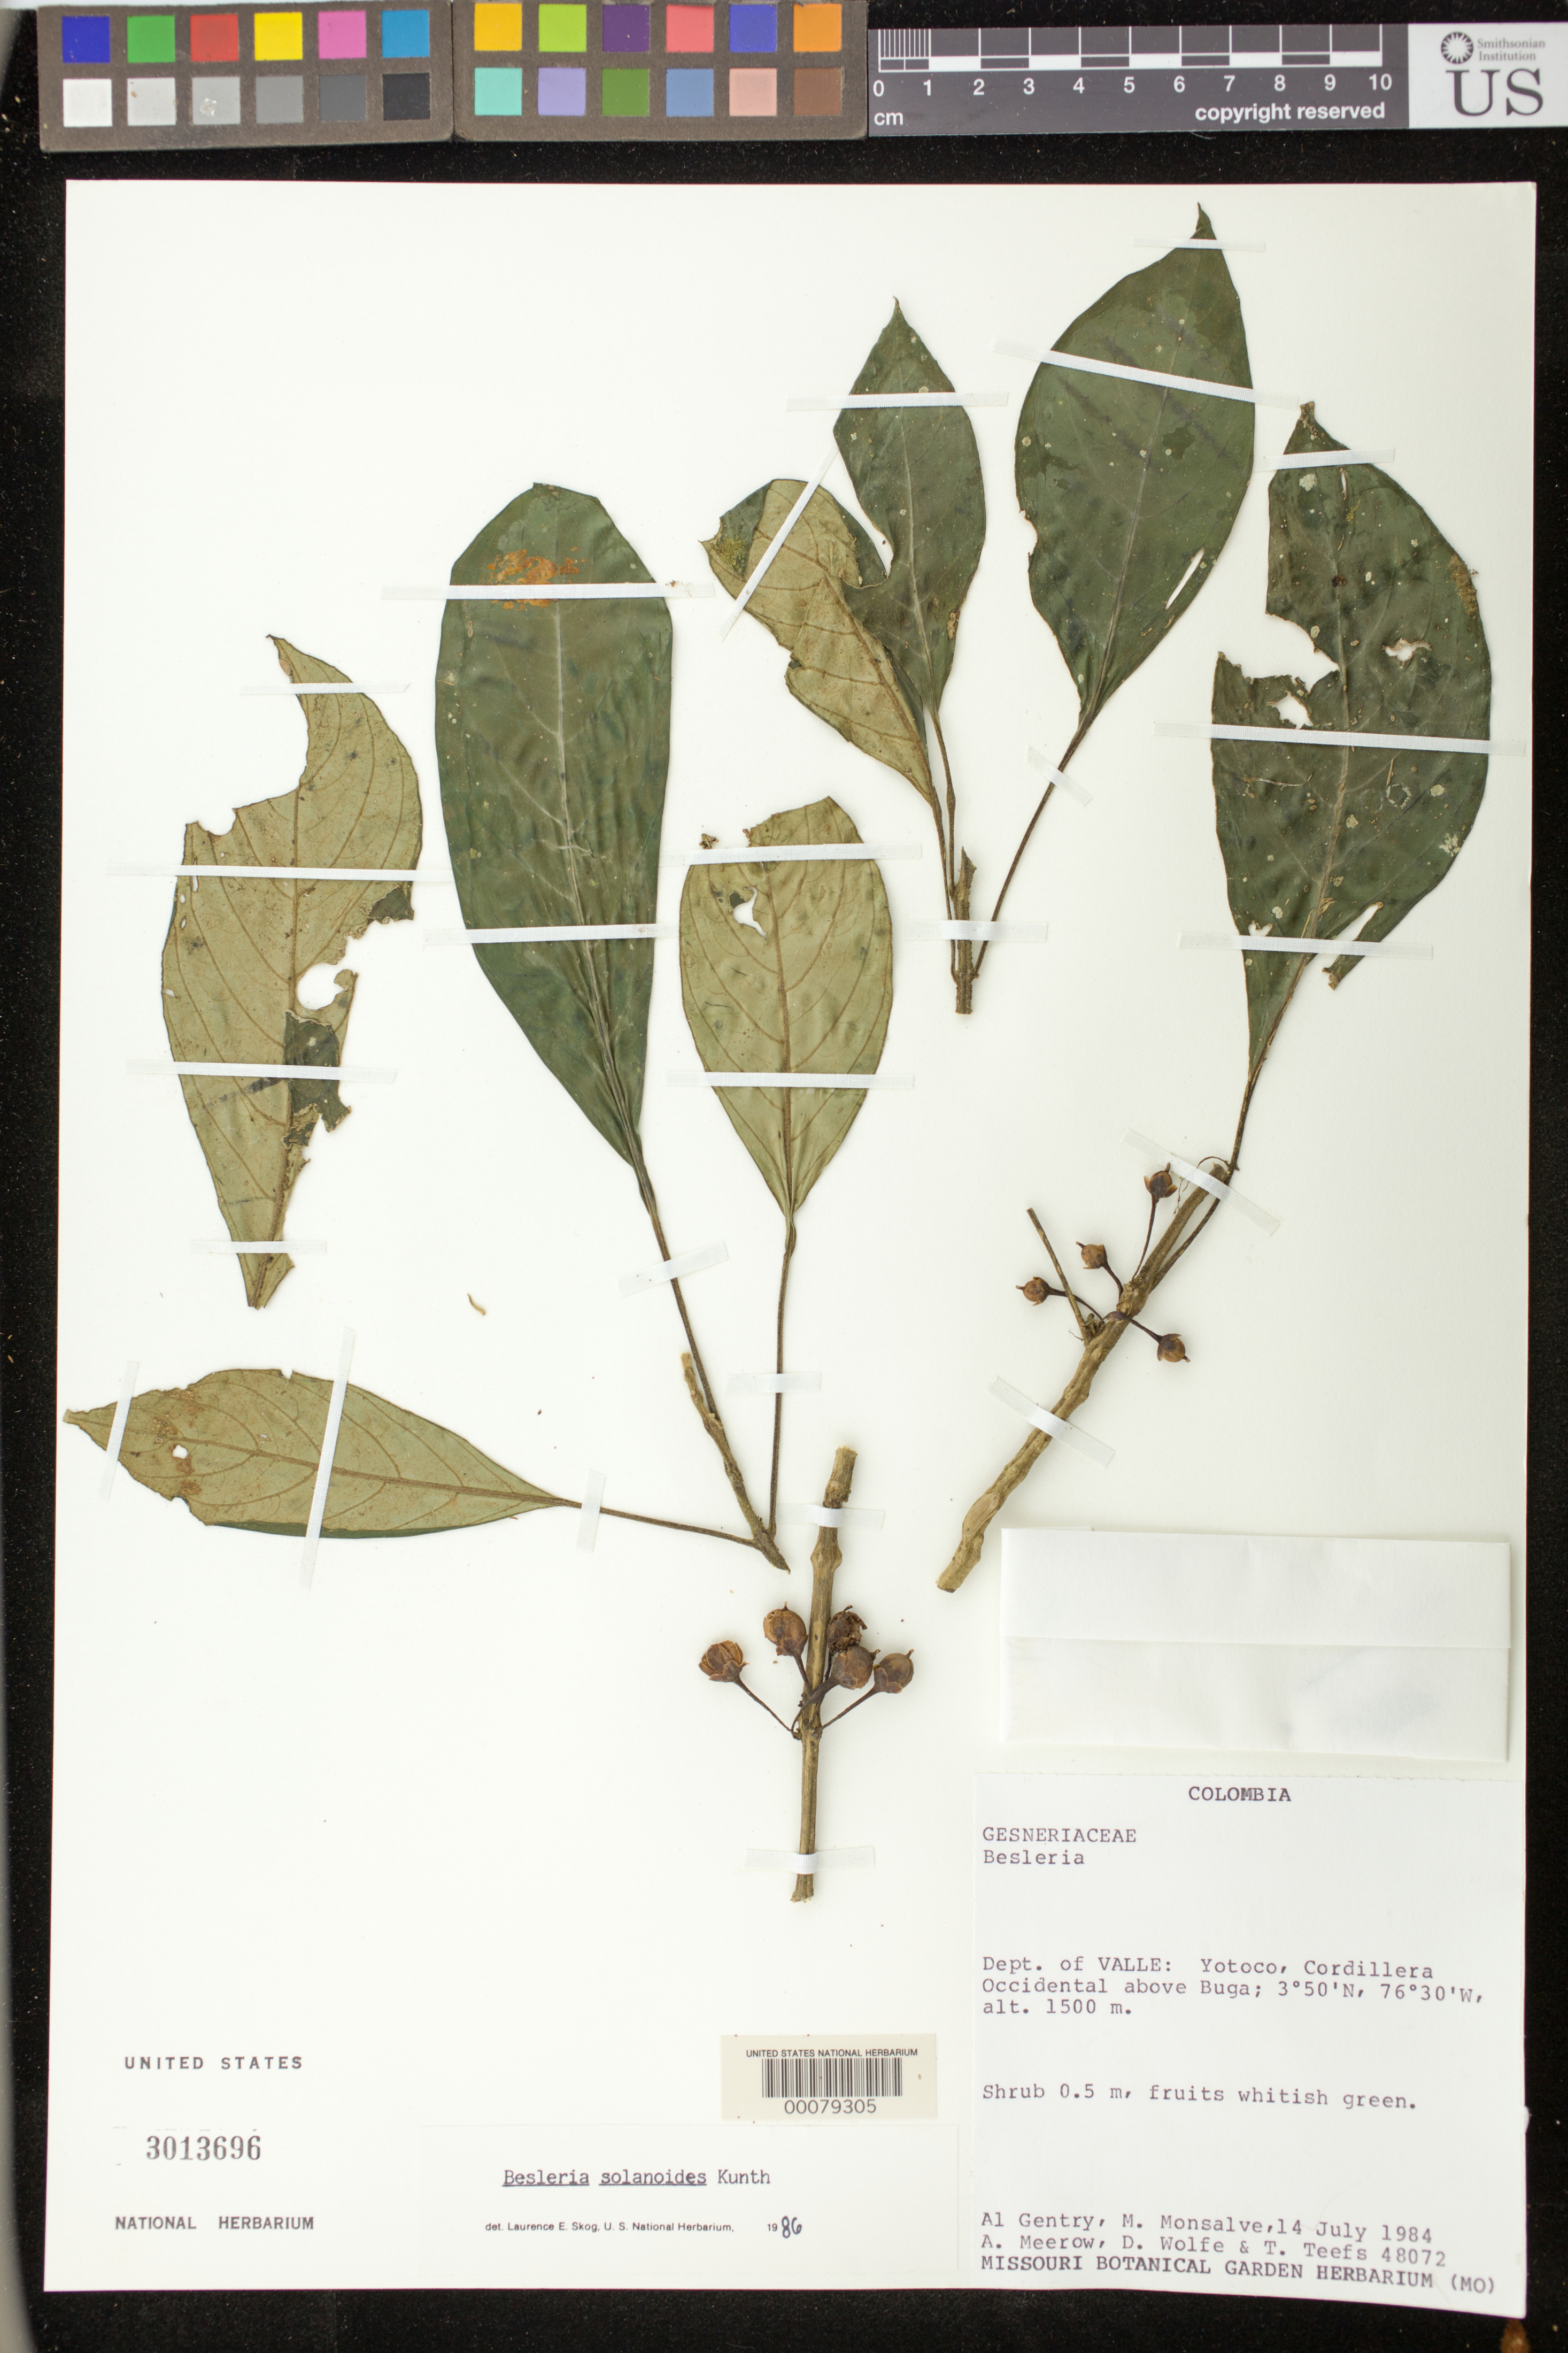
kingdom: Plantae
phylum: Tracheophyta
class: Magnoliopsida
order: Lamiales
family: Gesneriaceae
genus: Besleria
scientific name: Besleria solanoides var. solanoides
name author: Kunth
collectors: A. H. Gentry, M. Monsalve, A. Meerow & T. Teefs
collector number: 48072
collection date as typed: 14 Jul 1984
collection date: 1984-07-14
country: Colombia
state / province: Valle del Cauca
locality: Yotoco, Cordillera Occidental above Buga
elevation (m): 1500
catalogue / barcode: US 3013696